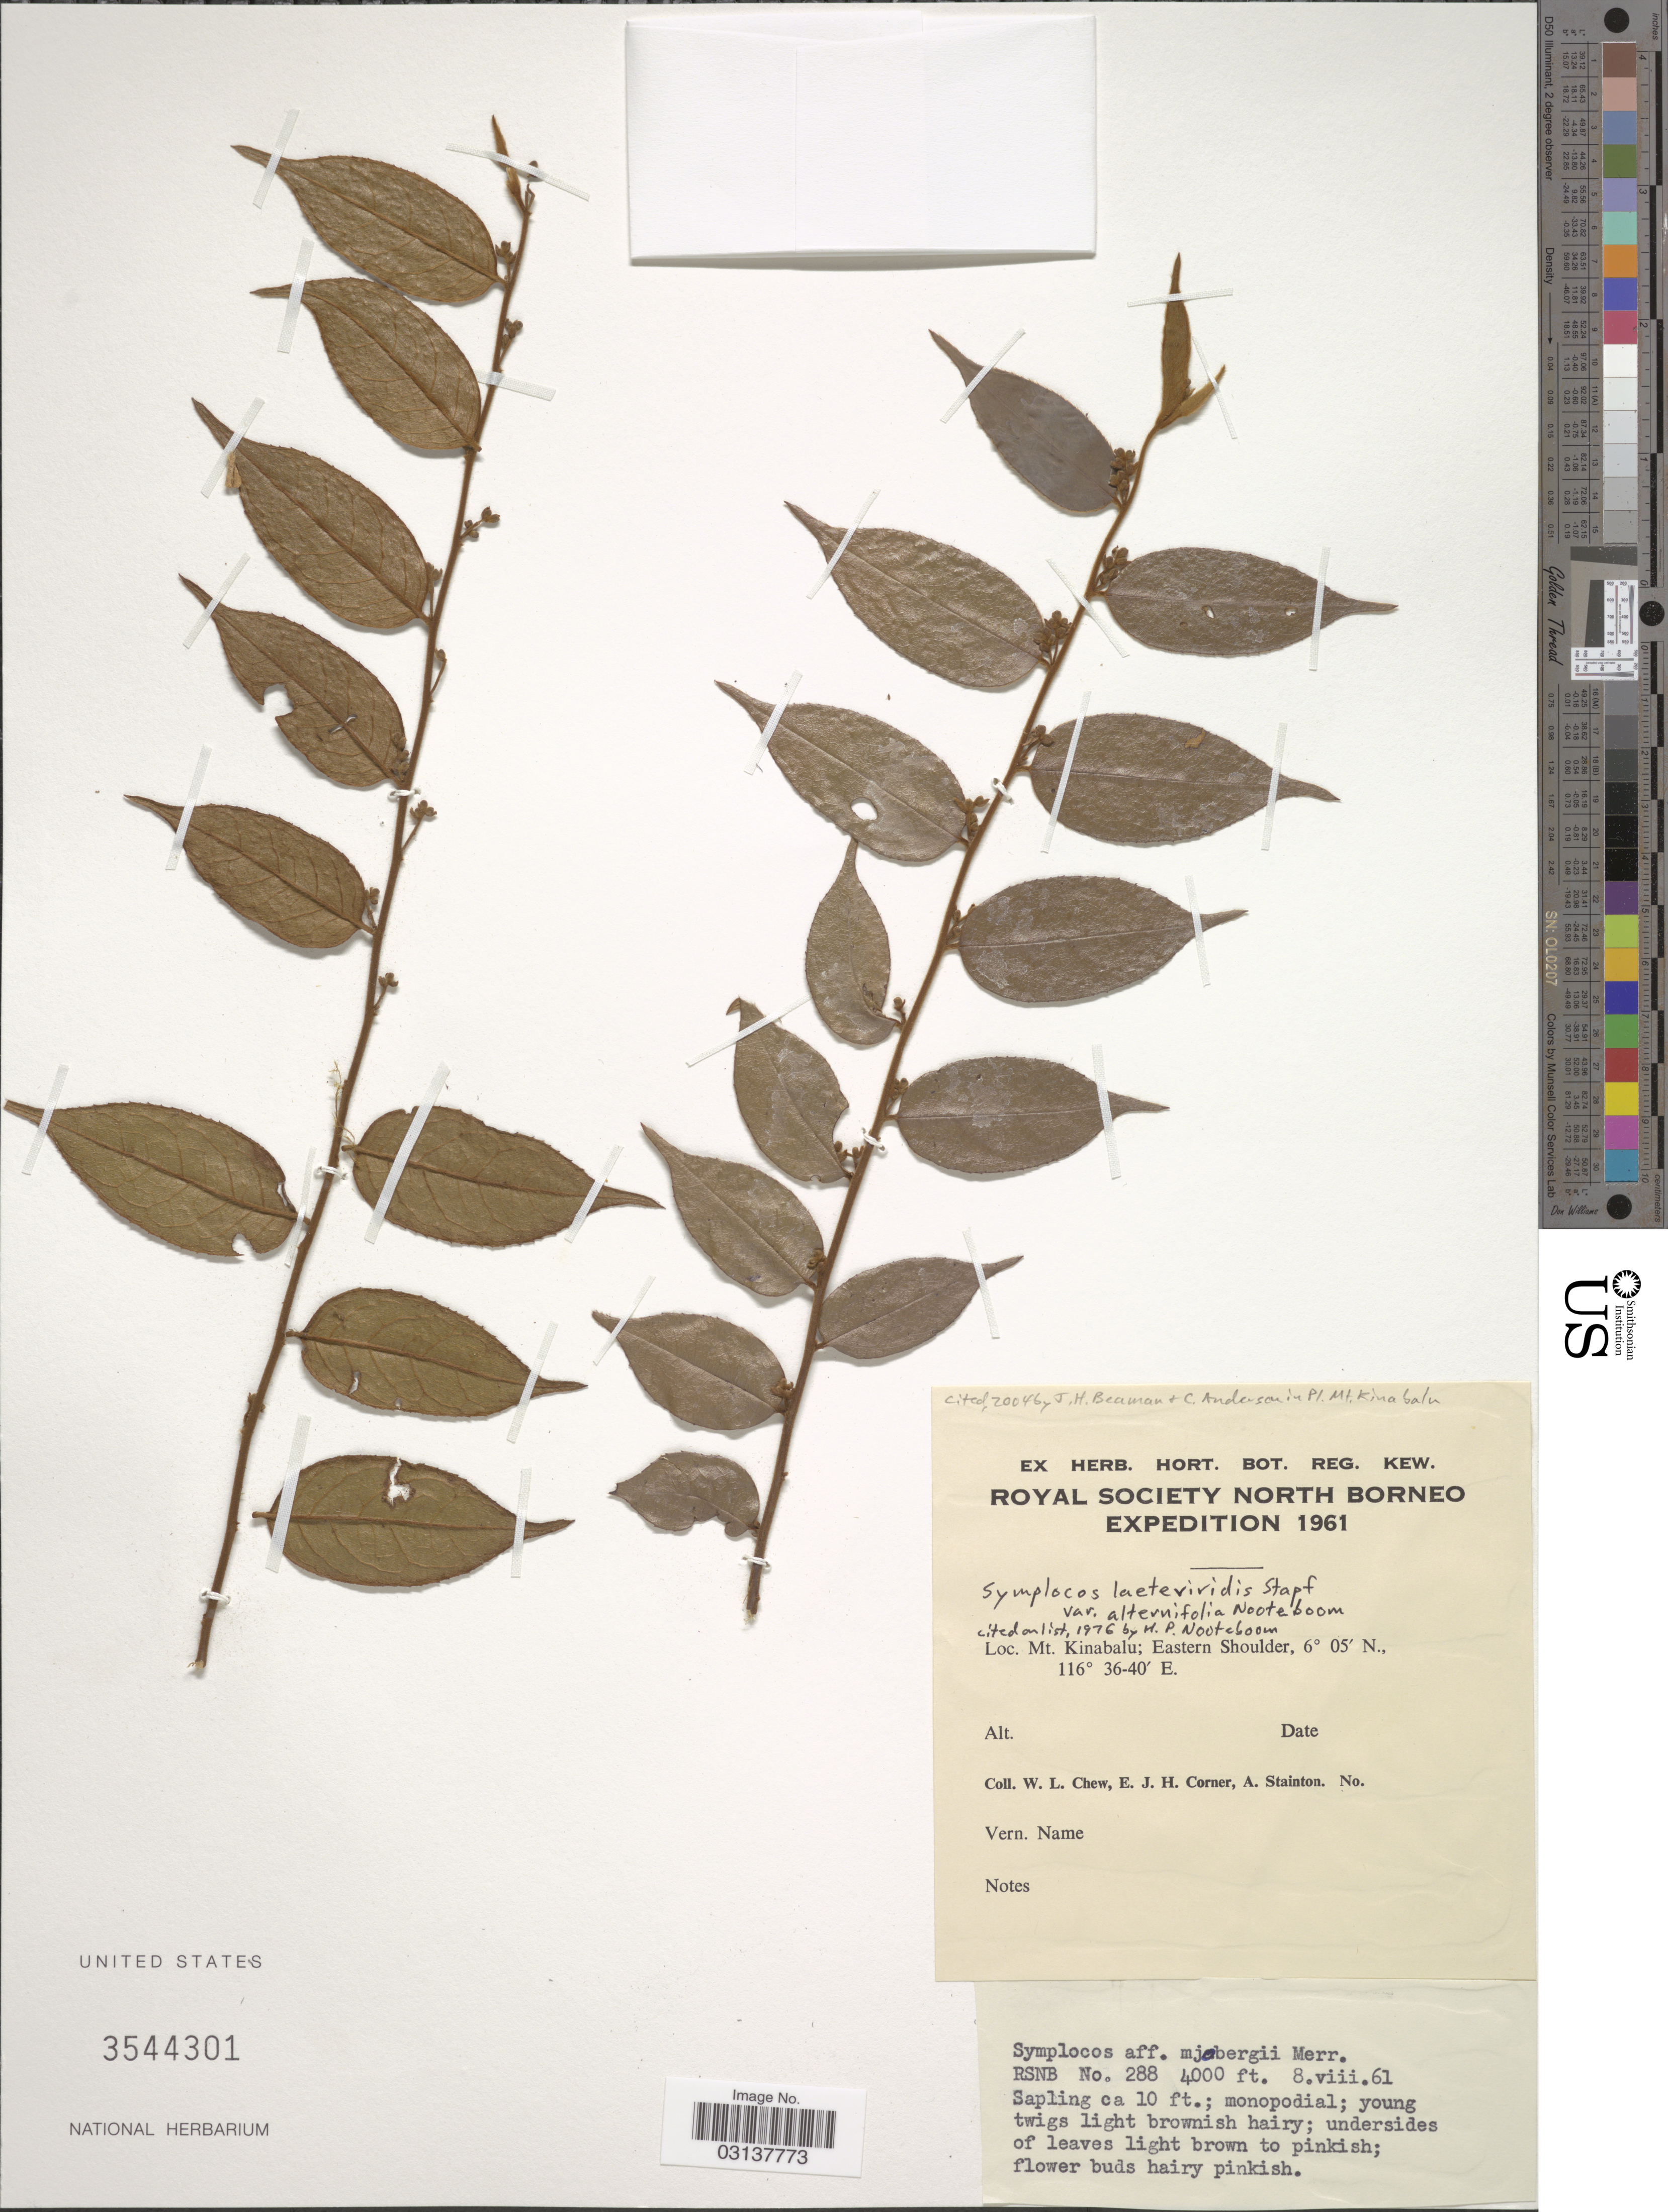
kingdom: Plantae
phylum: Tracheophyta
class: Magnoliopsida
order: Ericales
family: Symplocaceae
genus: Symplocos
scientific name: Symplocos laeteviridis var. alternifolia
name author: Noot.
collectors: W. Chew, E. Corner & A. Stainton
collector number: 288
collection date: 1961-08-08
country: Malaysia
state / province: Sabah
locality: Mt. Kinabalu; Eastern Shoulder.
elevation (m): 1219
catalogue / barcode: US 3544301